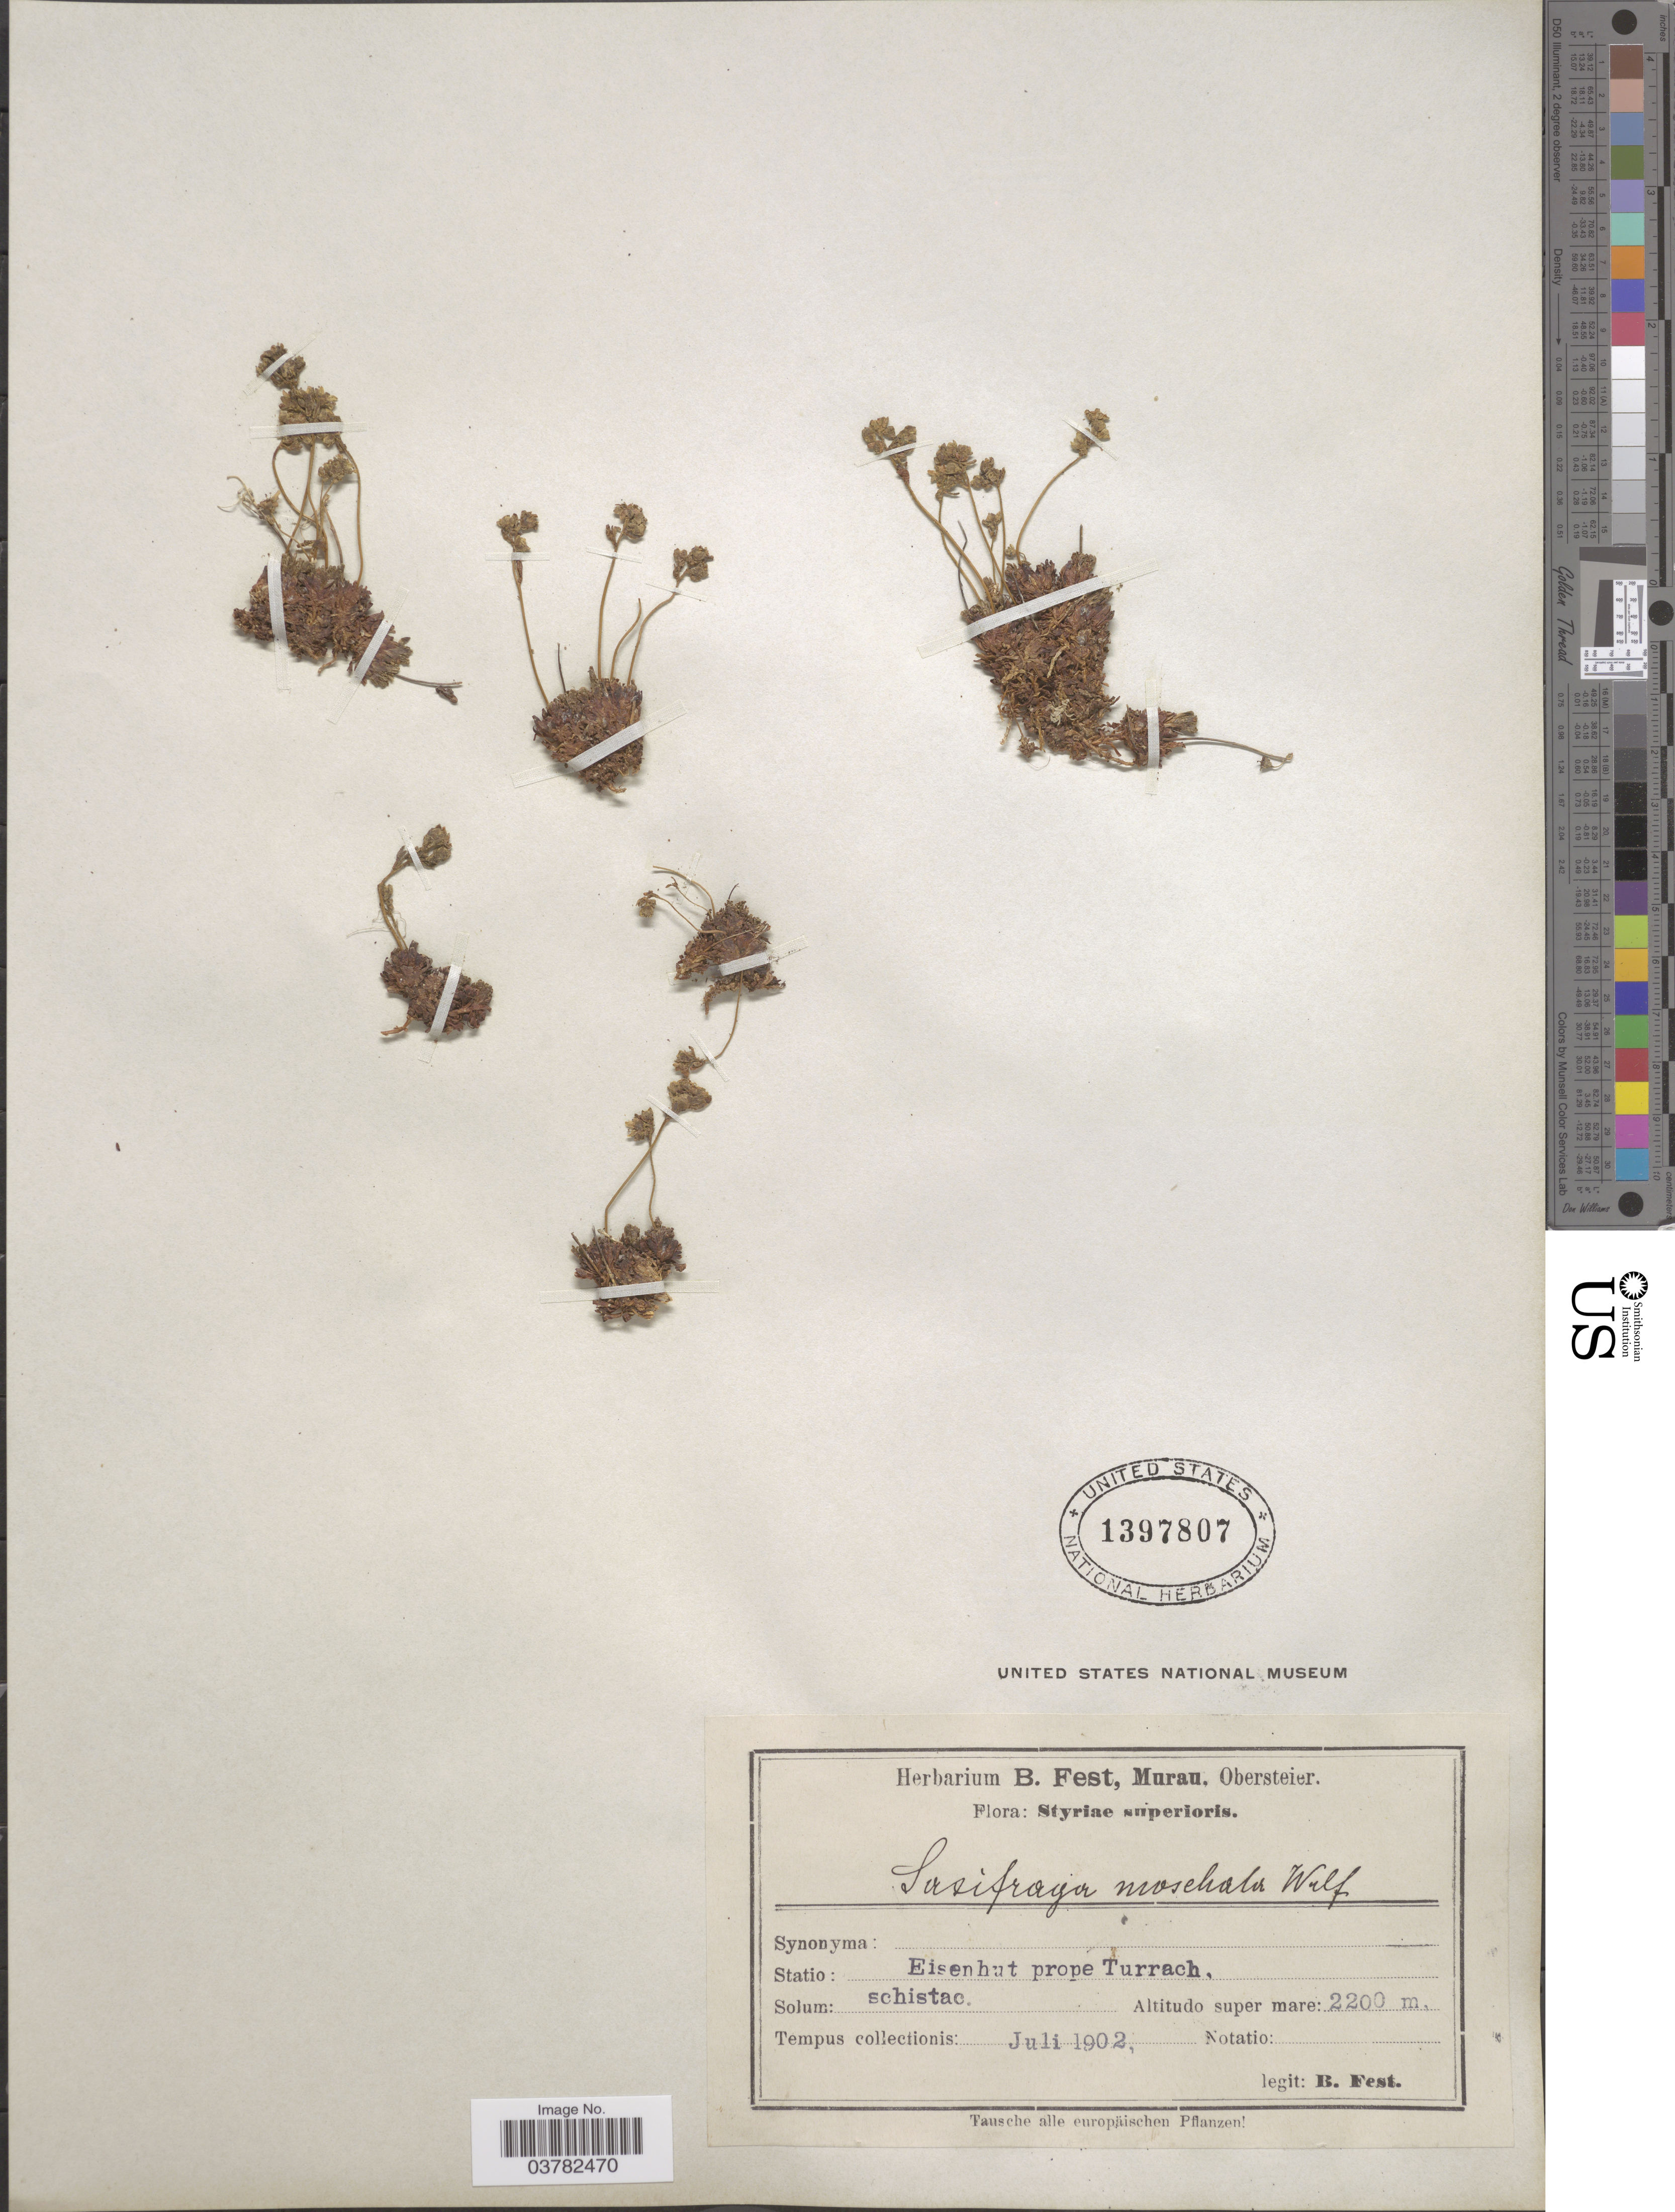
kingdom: Plantae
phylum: Tracheophyta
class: Magnoliopsida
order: Saxifragales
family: Saxifragaceae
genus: Saxifraga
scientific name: Saxifraga moschata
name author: Wulfen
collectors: B. Fest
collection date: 1902-07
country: Austria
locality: Styriae superioris. Statio Eisenhut prope Turrach.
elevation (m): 2200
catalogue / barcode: US 1397807